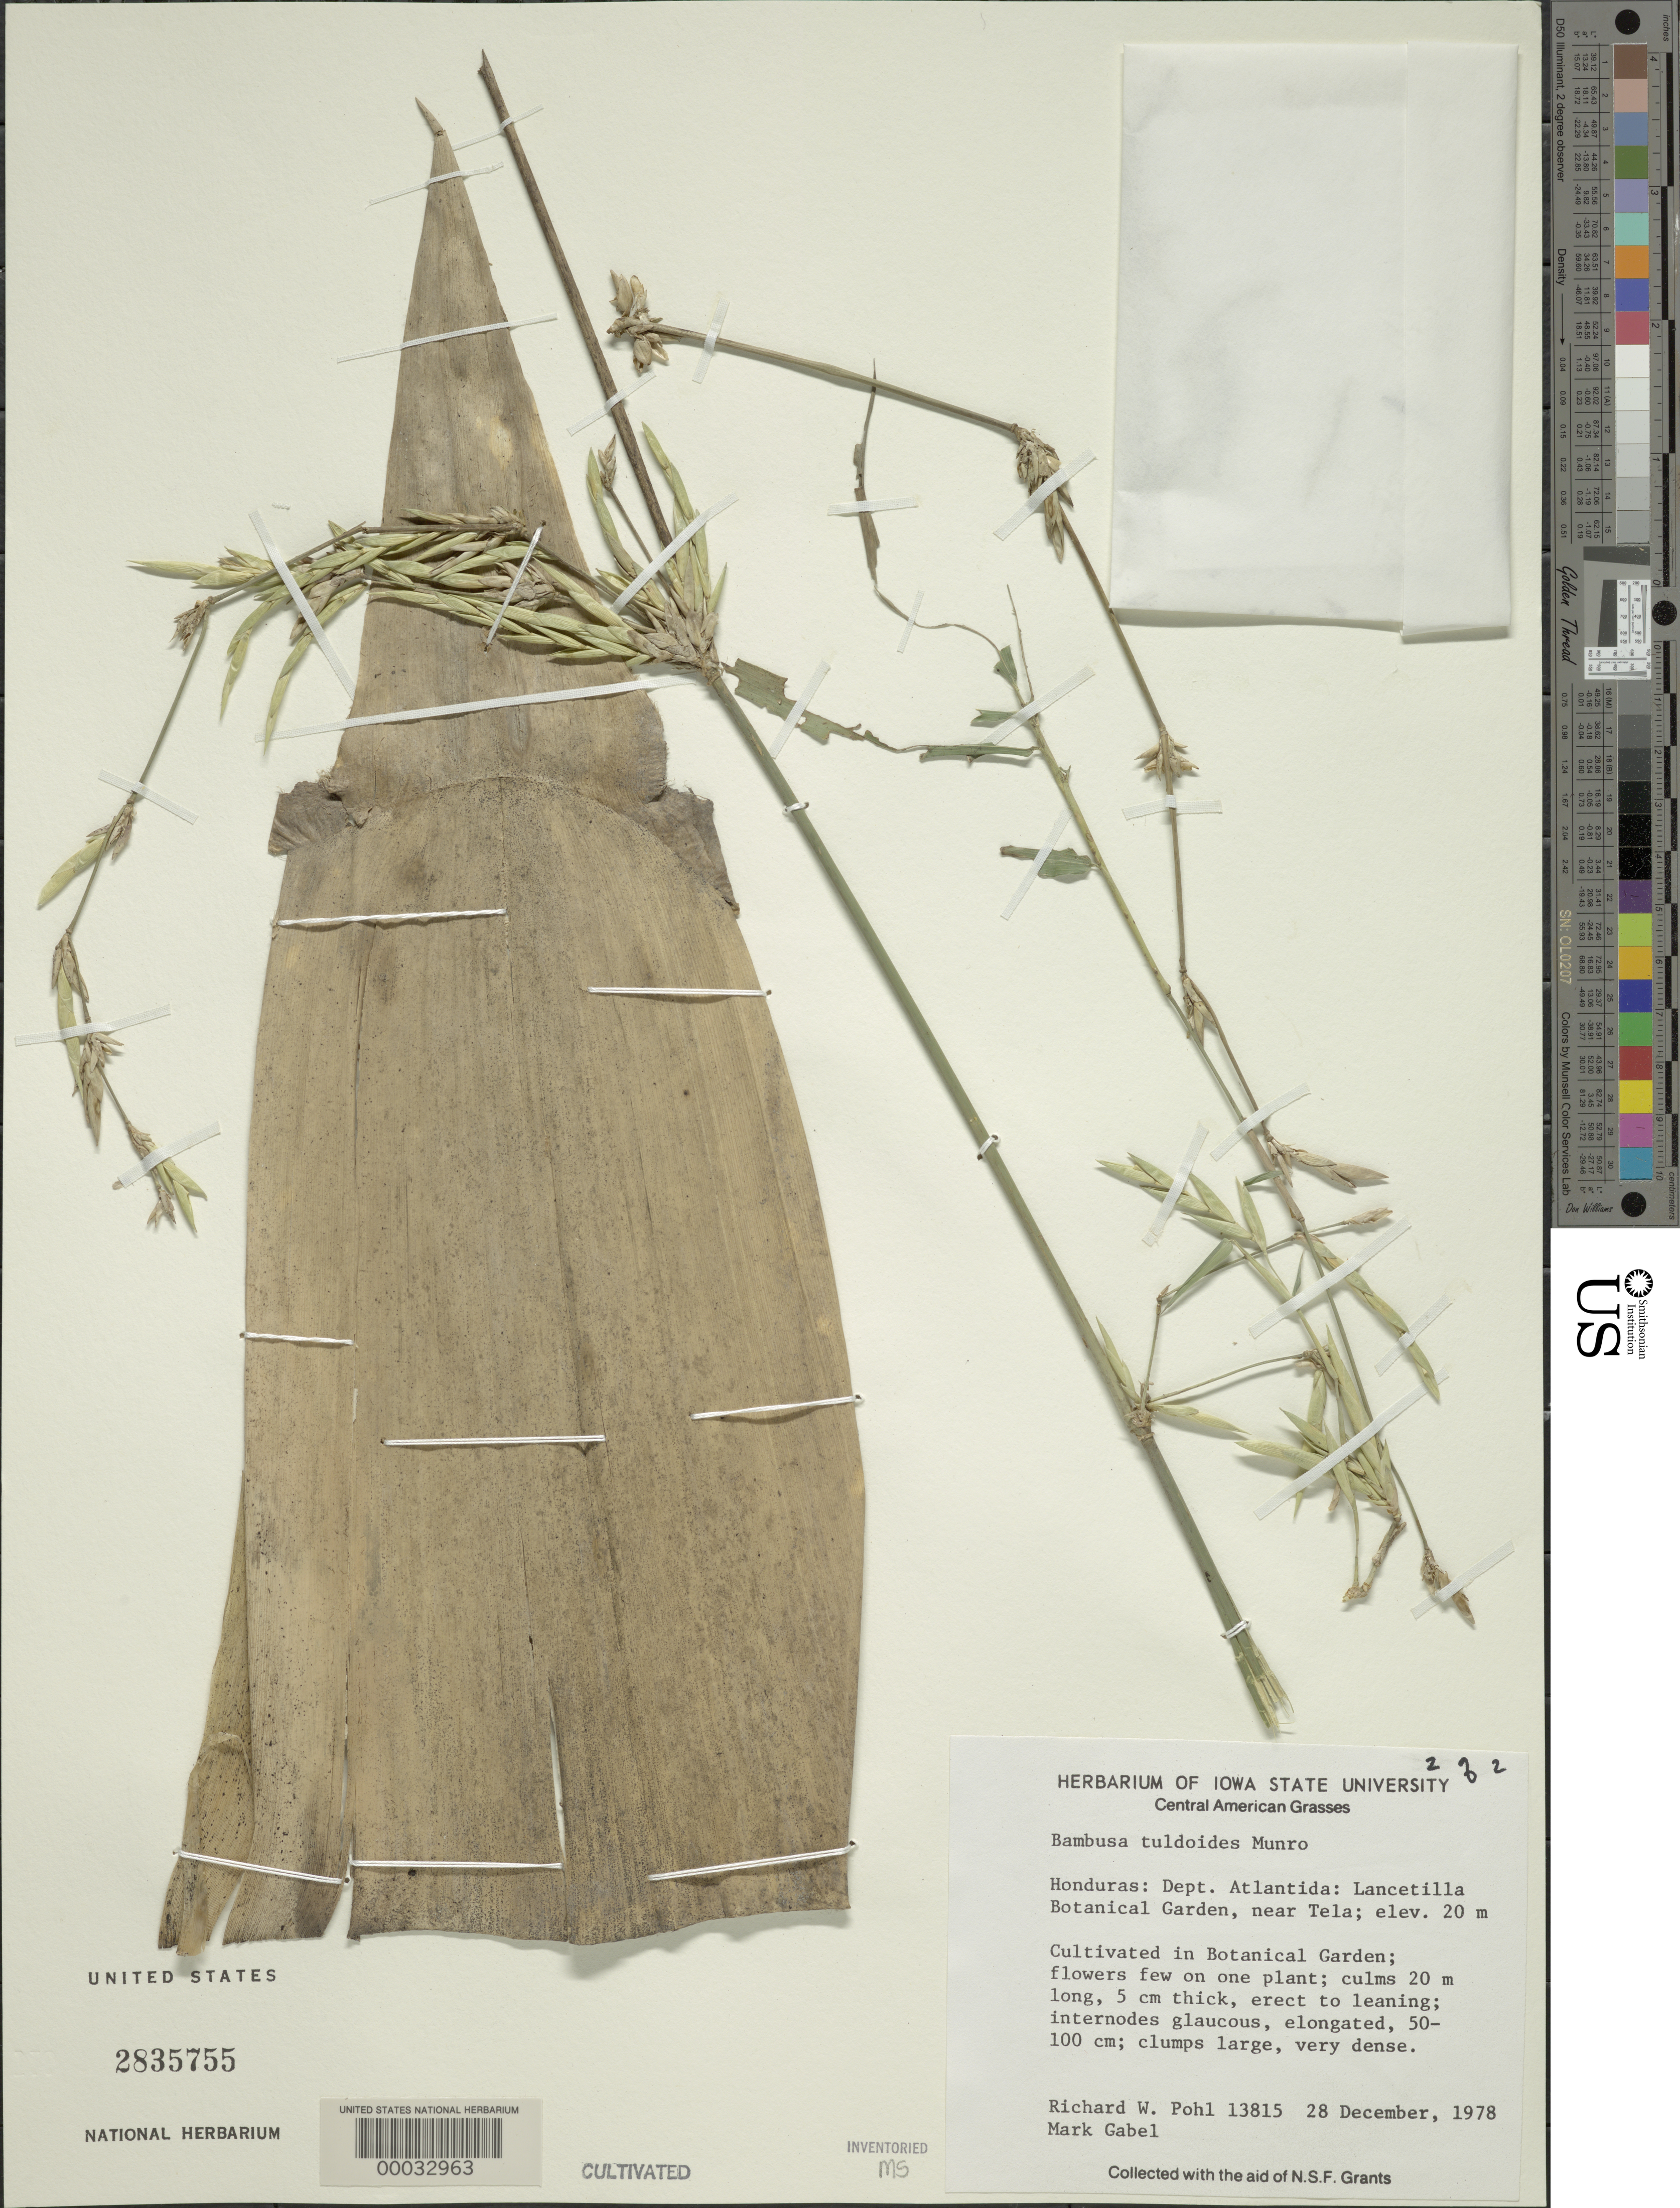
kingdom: Plantae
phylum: Tracheophyta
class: Liliopsida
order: Poales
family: Poaceae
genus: Bambusa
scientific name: Bambusa tuldoides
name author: Munro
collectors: R. W. Pohl & M. Gabel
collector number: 13815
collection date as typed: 28 Dec 1978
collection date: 1978-12-28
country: Honduras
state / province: Atlántida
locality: Lancetilla Botanical Garden, Tela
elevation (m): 20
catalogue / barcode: US 2835755